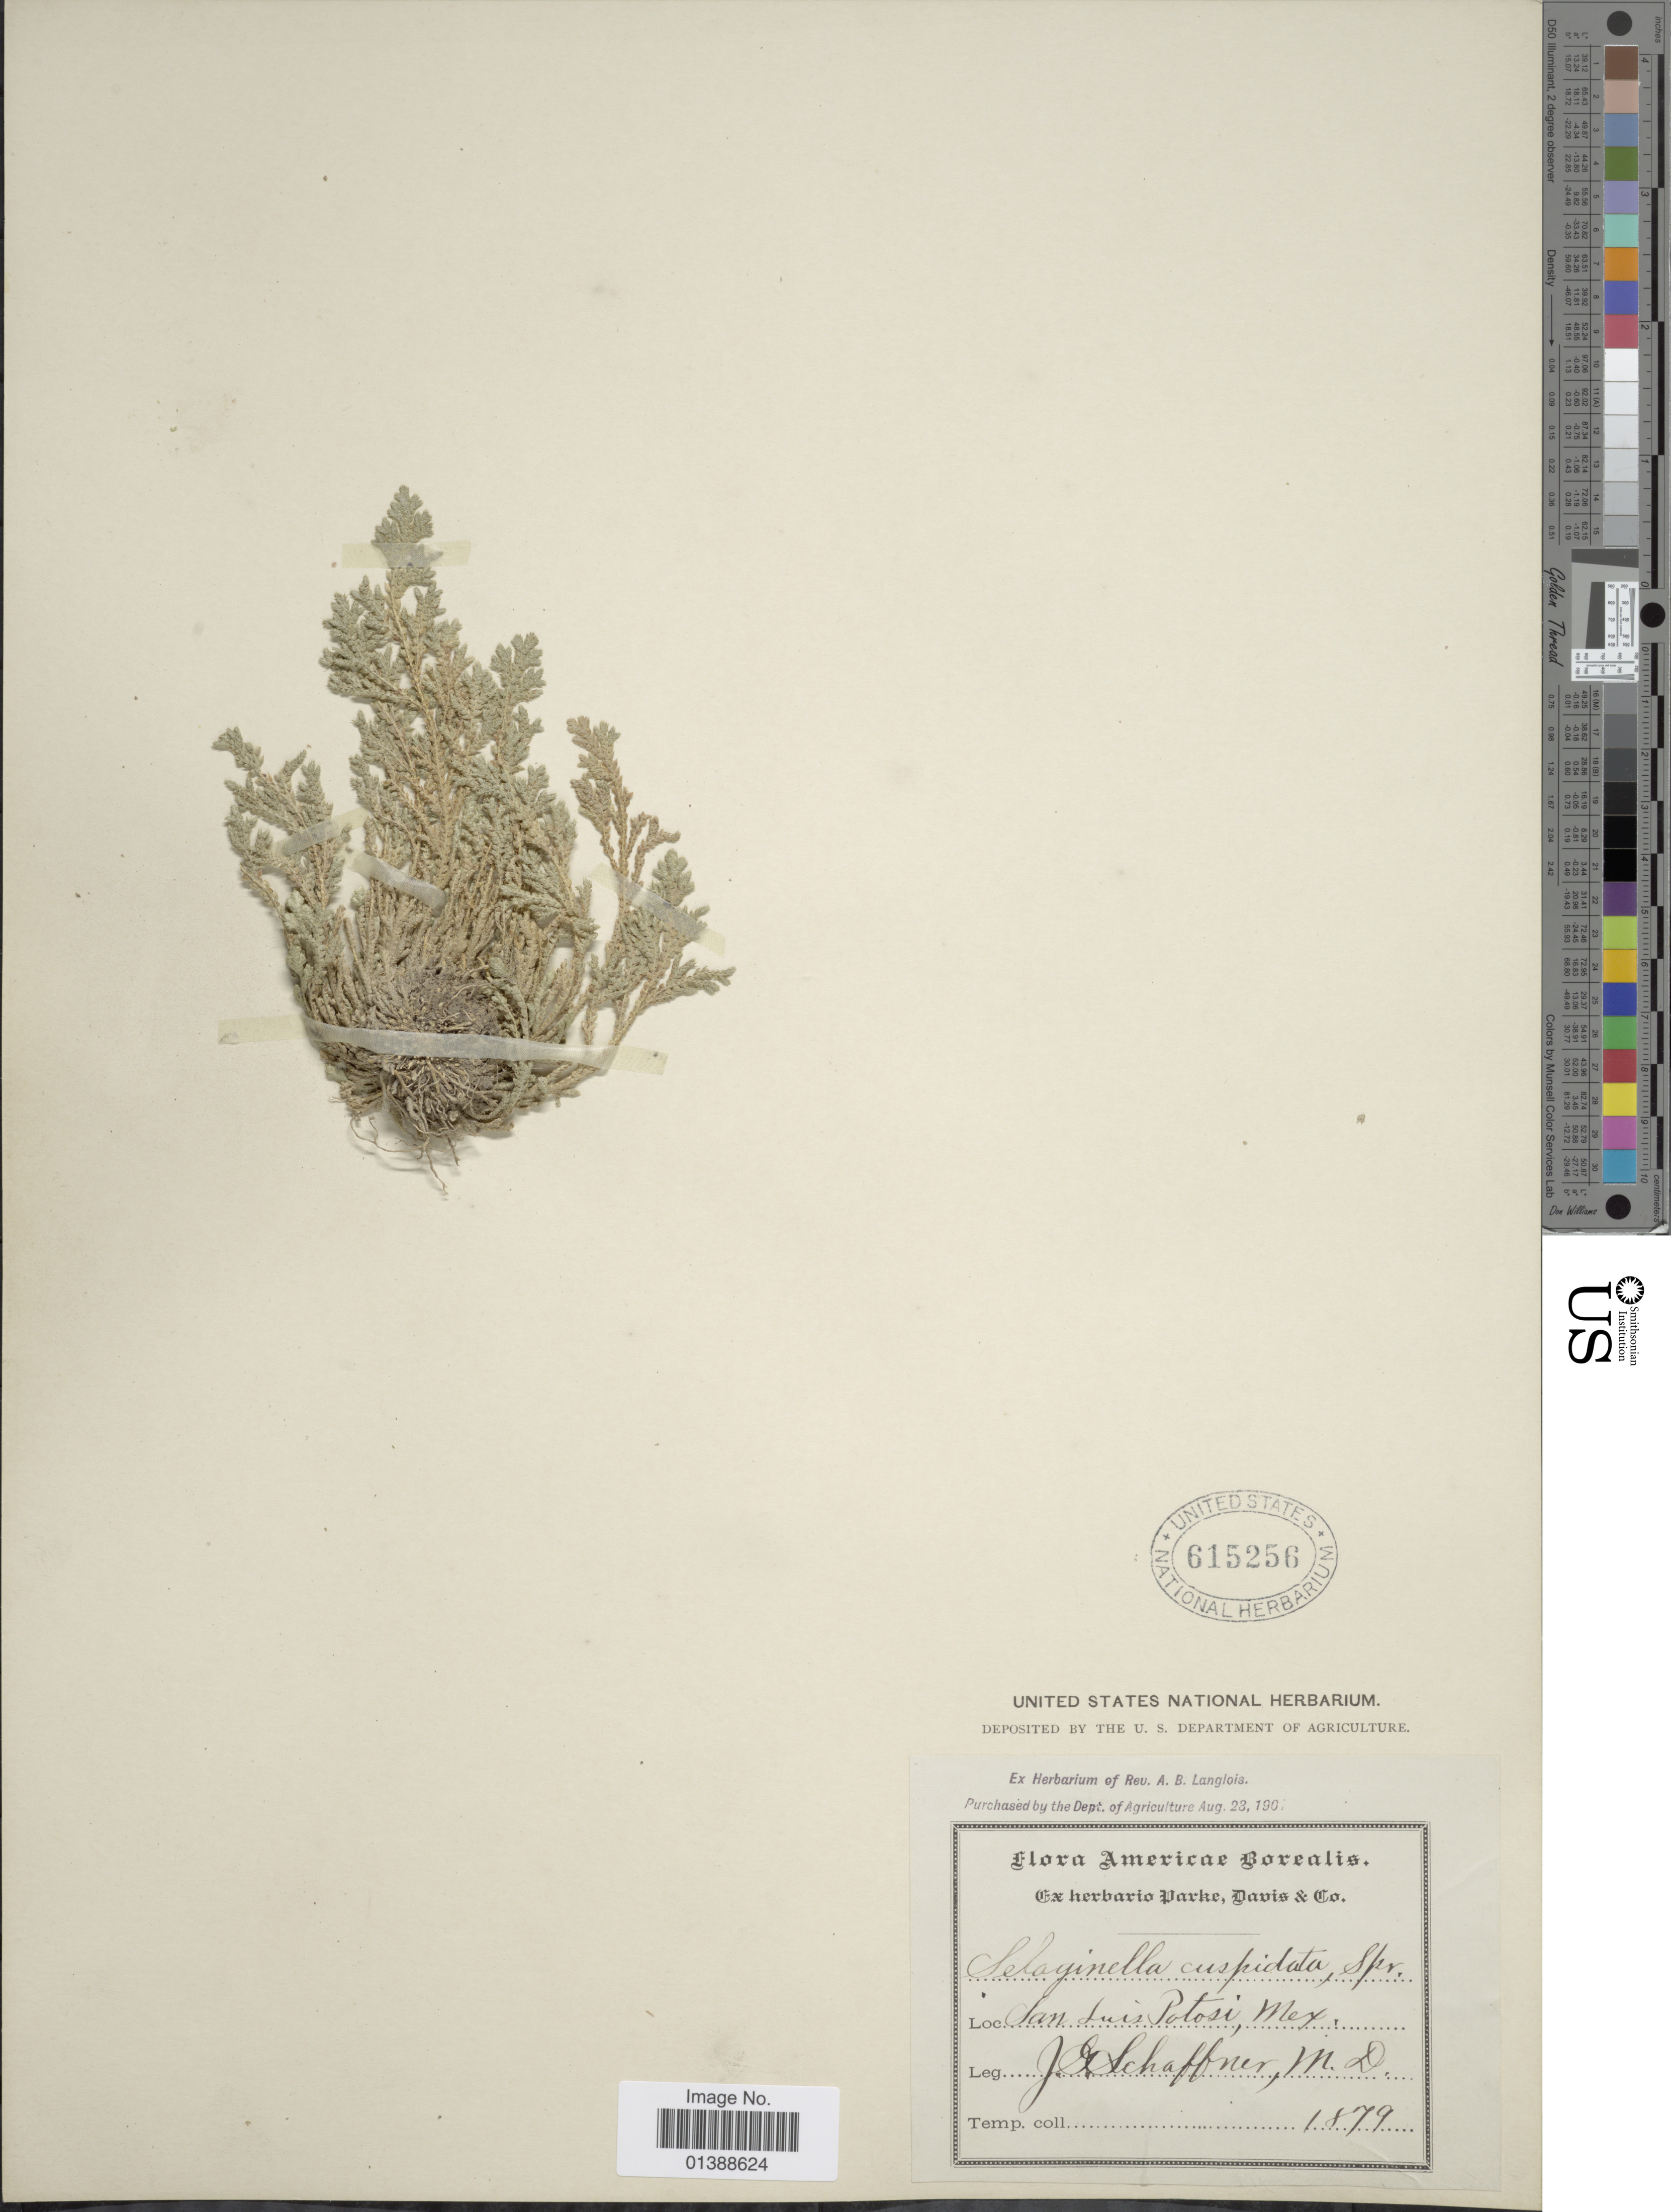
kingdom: Plantae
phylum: Tracheophyta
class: Lycopodiopsida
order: Selaginellales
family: Selaginellaceae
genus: Selaginella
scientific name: Selaginella pallescens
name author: (C. Presl) Spring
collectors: J. G. Schaffner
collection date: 1879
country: Mexico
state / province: San Luis Potosí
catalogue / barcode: US 615256